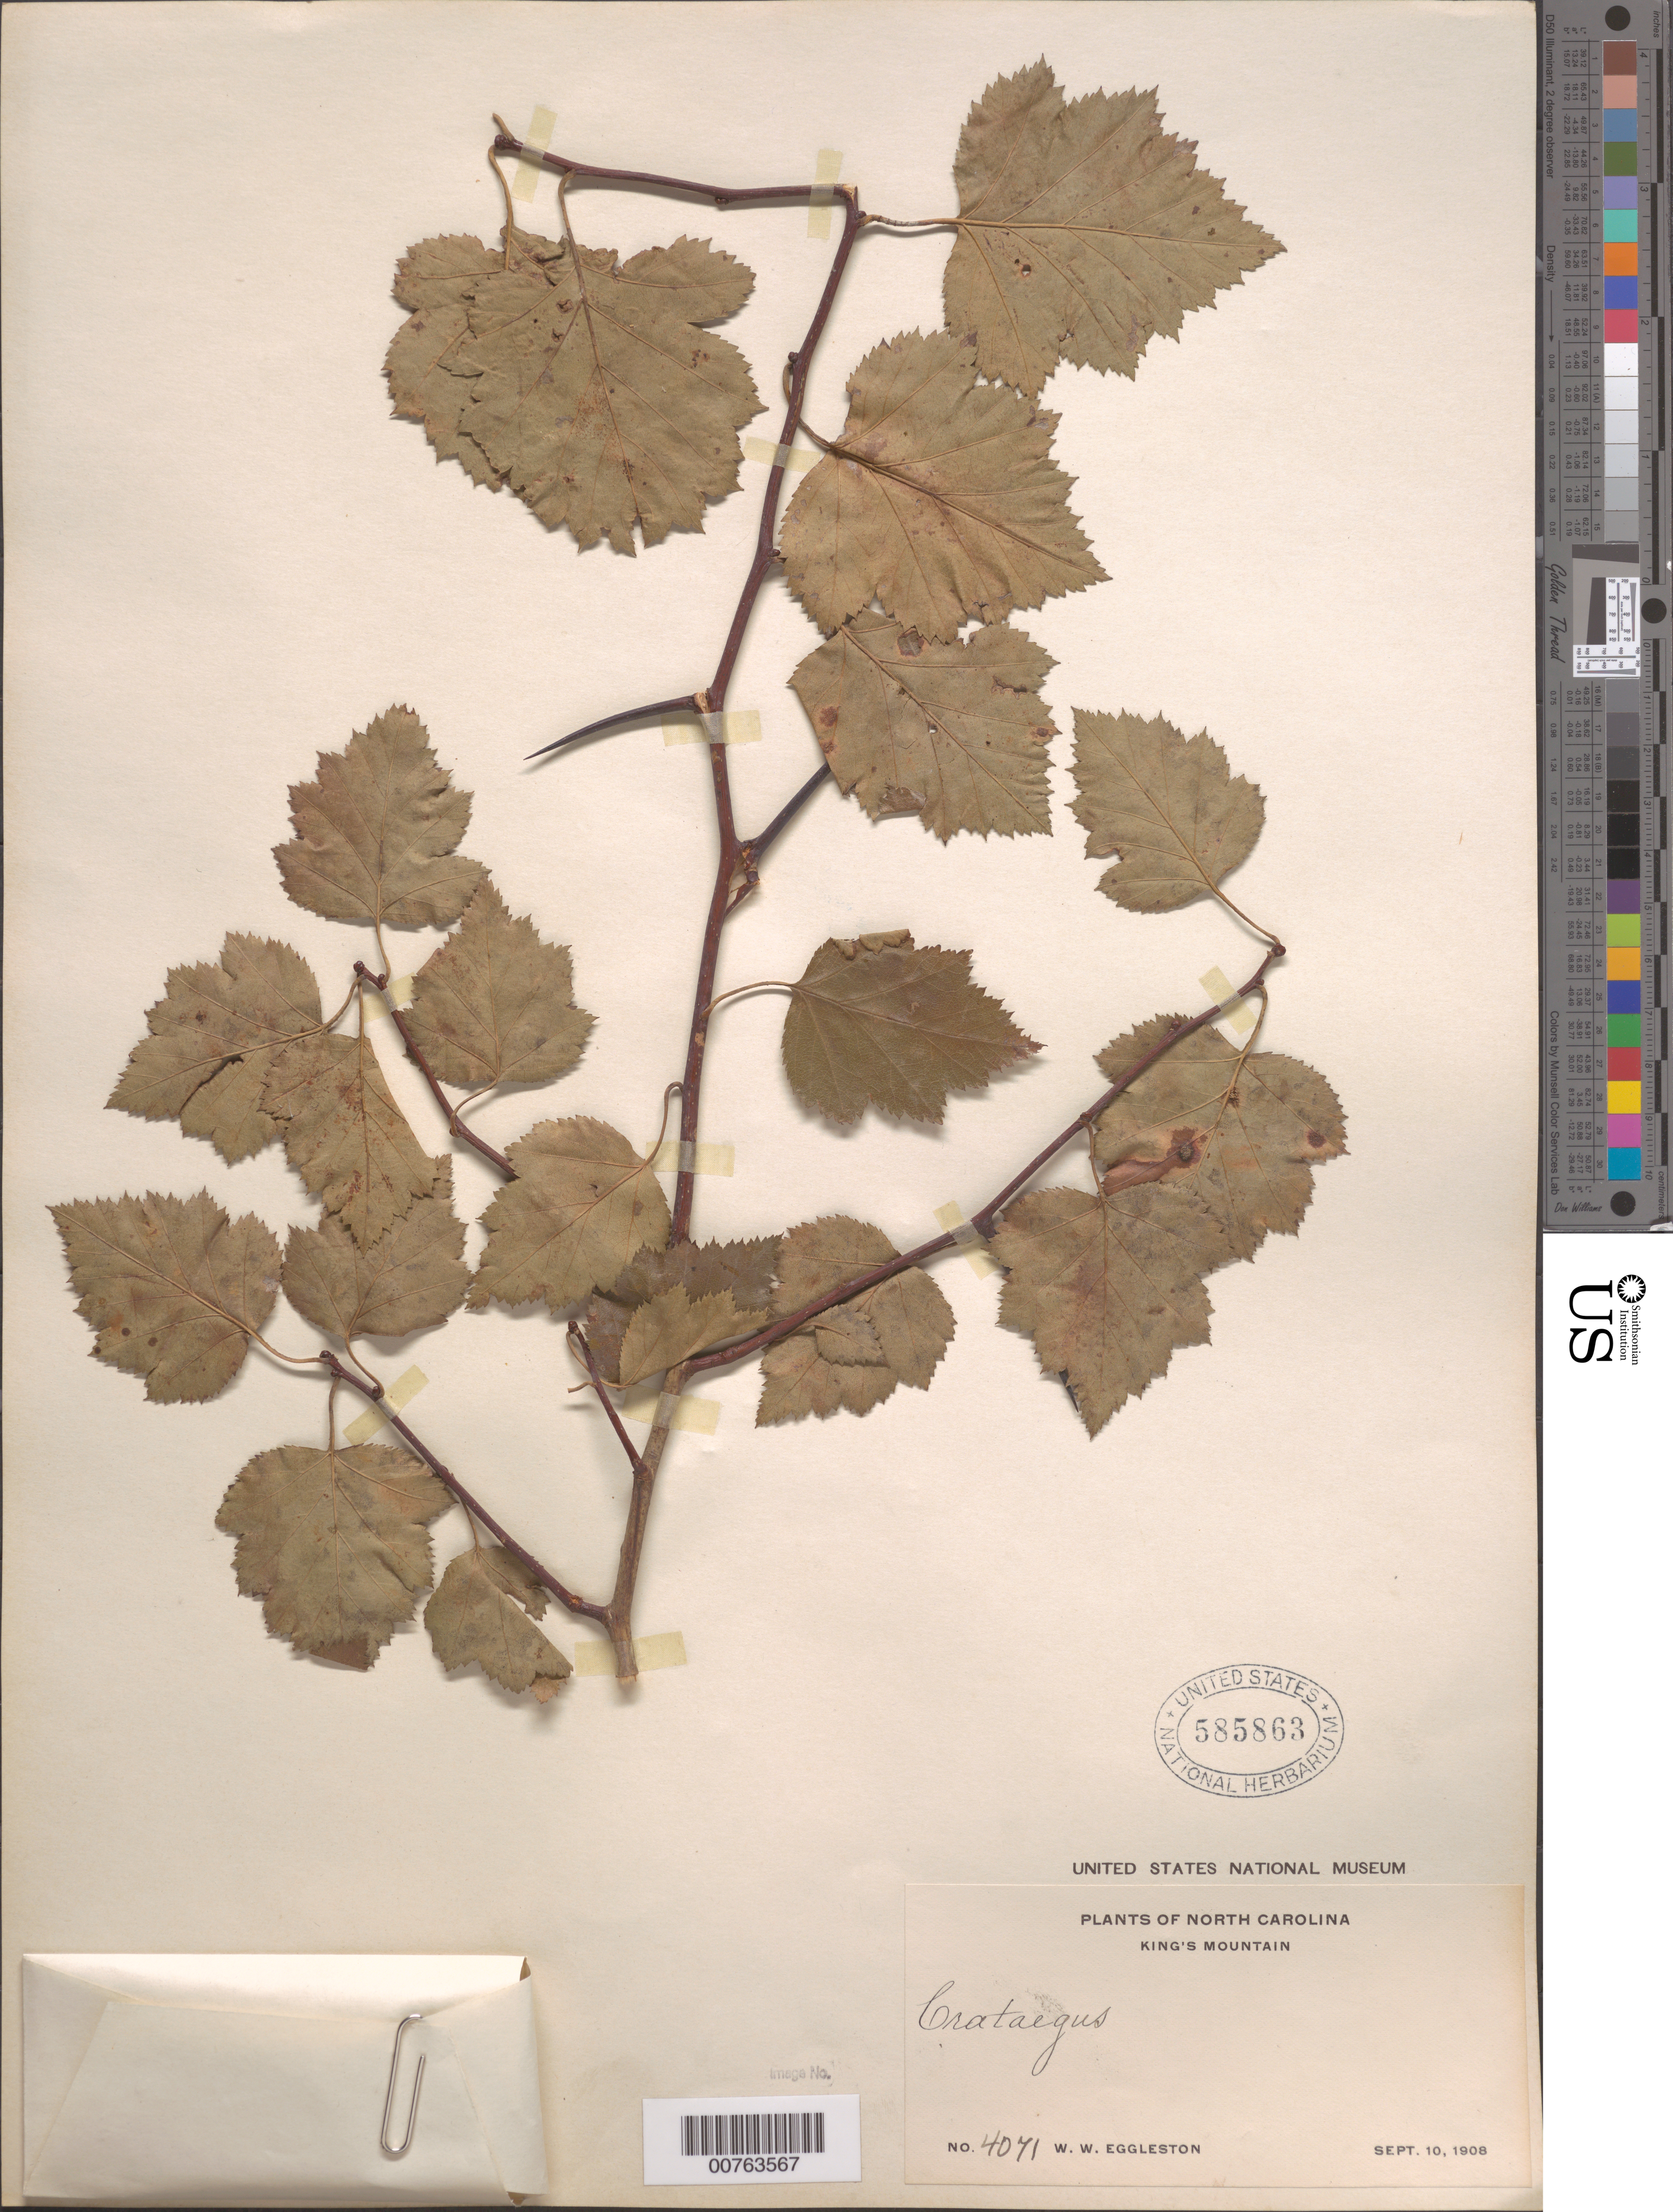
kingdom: Plantae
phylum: Tracheophyta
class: Magnoliopsida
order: Rosales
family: Rosaceae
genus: Crataegus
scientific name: Crataegus pearsonii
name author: Ashe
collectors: W. W. Eggleston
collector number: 4071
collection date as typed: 10 Sep 1908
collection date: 1908-09-10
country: United States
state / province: North Carolina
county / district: Cleveland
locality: King's Mountain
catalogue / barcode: US 585863